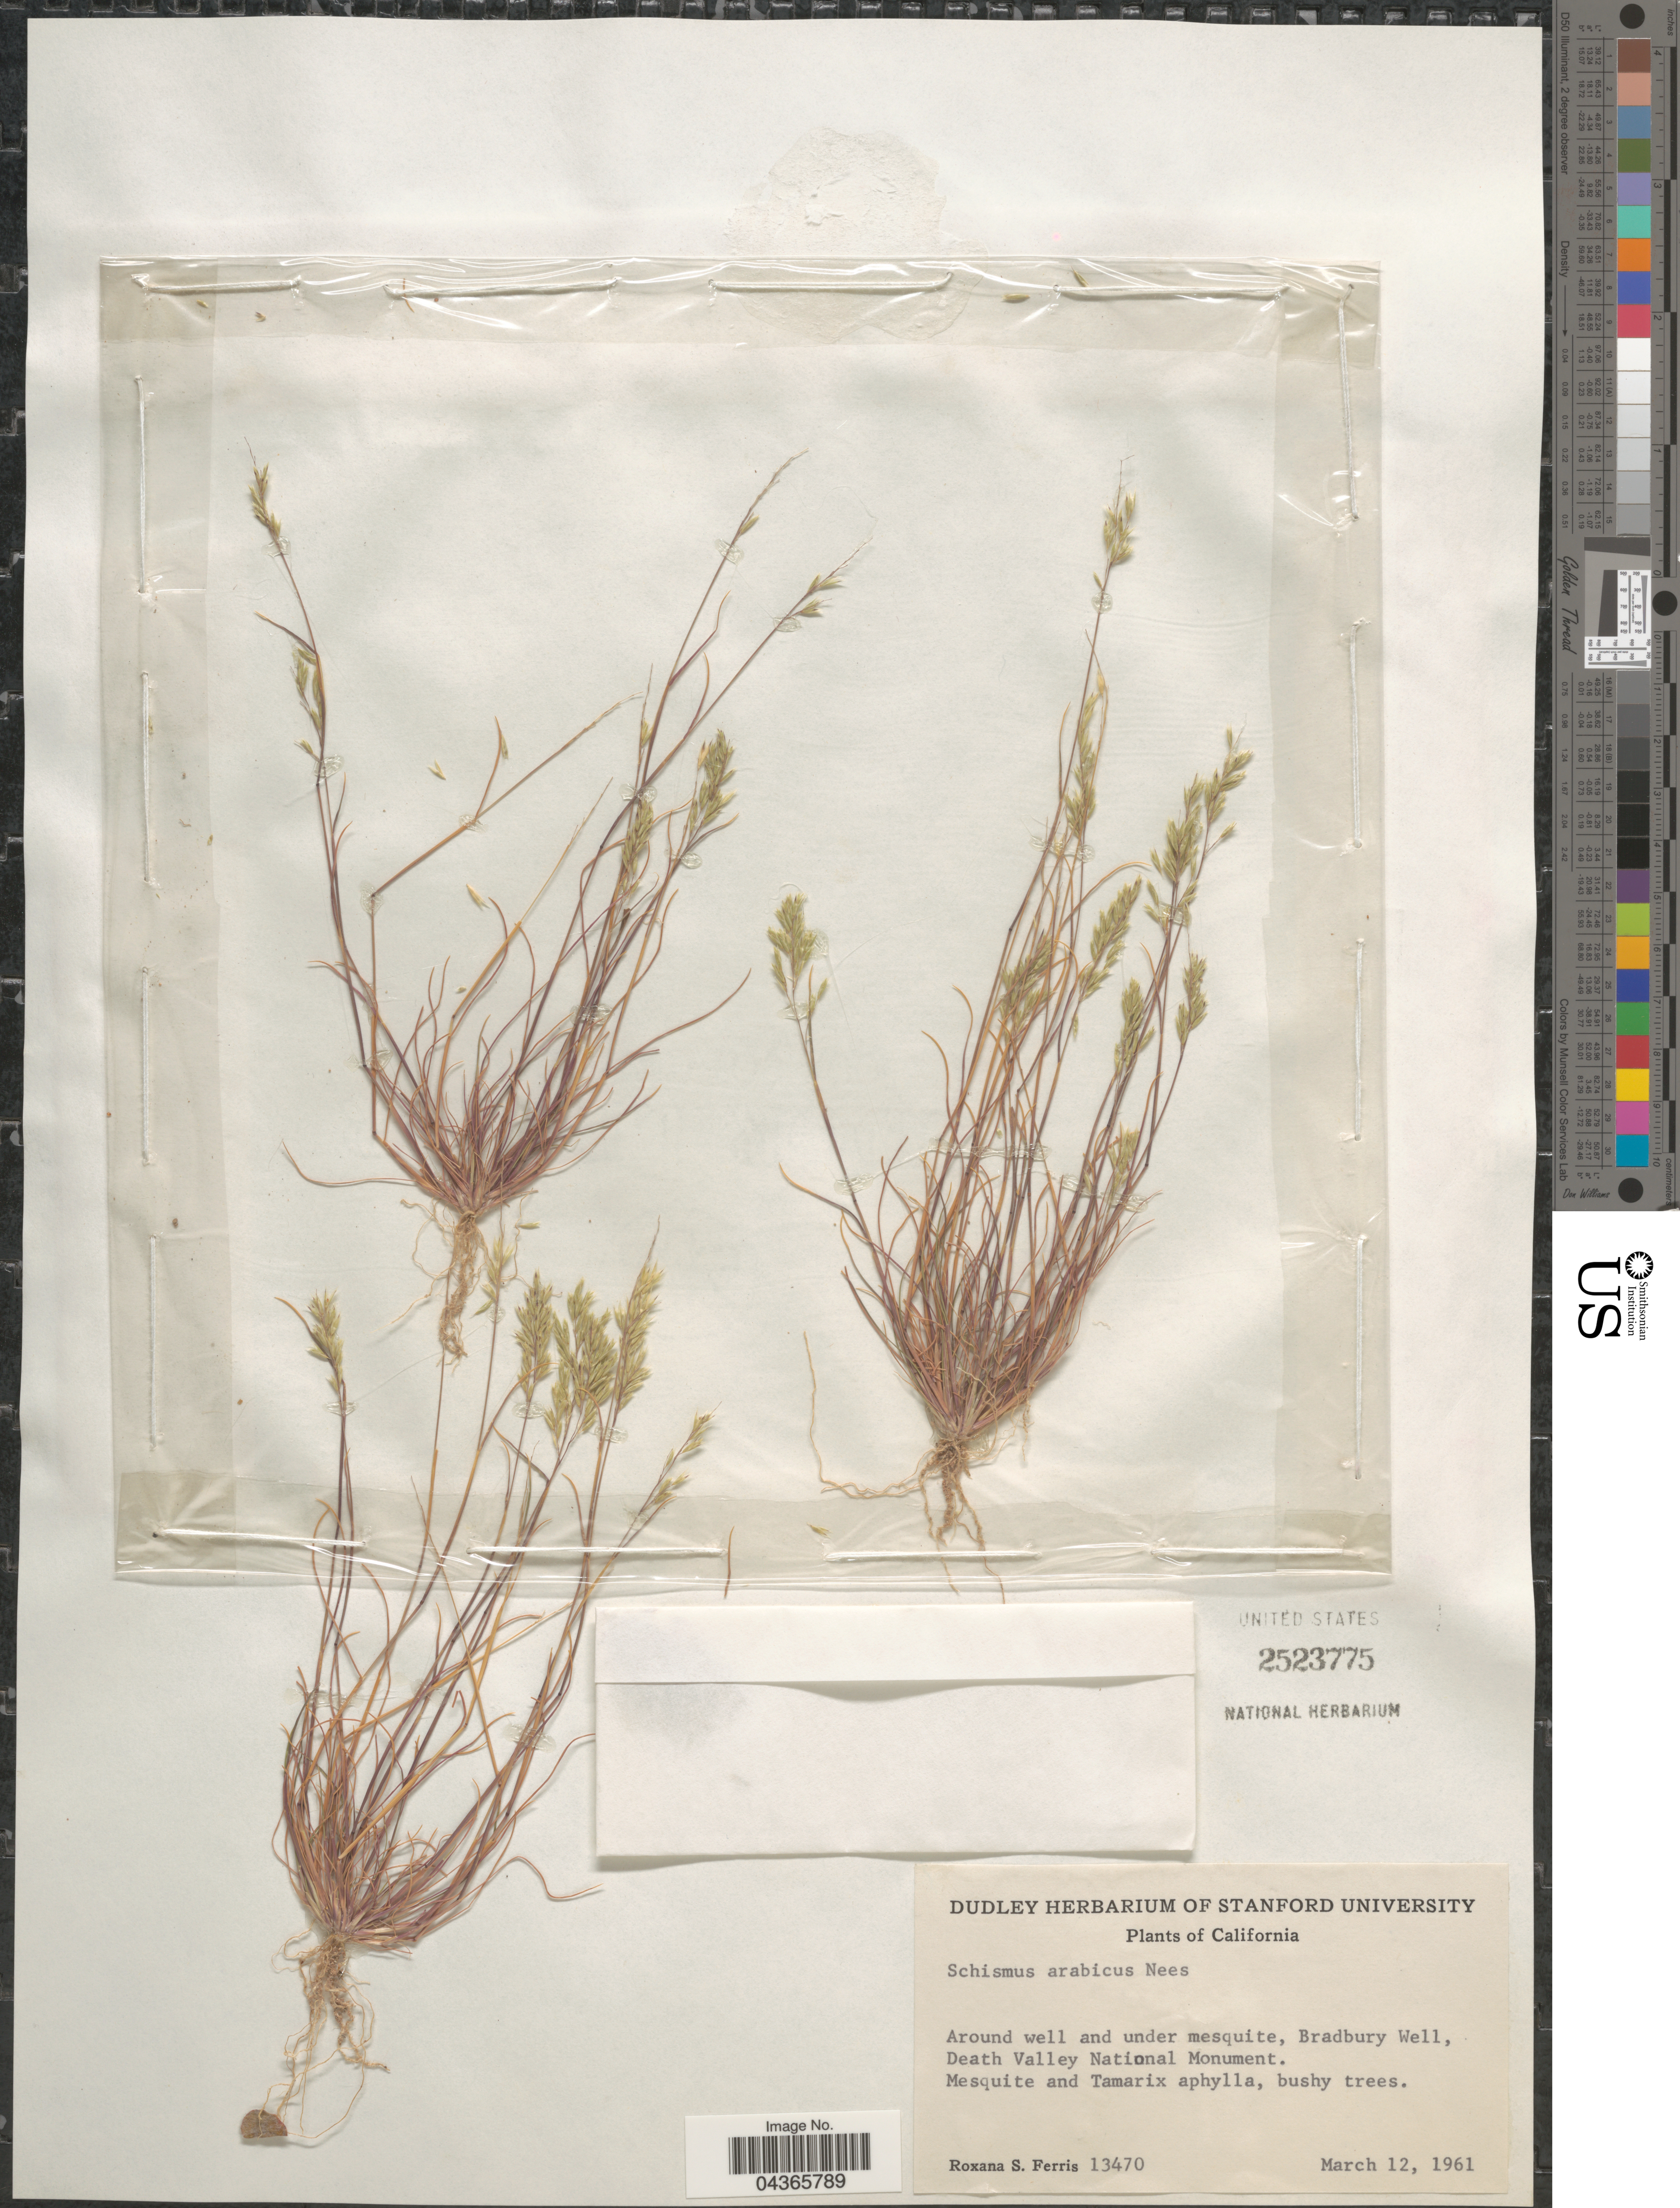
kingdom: Plantae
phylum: Tracheophyta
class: Liliopsida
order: Poales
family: Poaceae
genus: Schismus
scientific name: Schismus arabicus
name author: Nees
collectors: R. S. Ferris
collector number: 13470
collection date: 1961-03-12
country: United States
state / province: California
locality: Around well and under mesquite, Bradbury Well, Death Valley National Monument.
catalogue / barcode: US 2523775